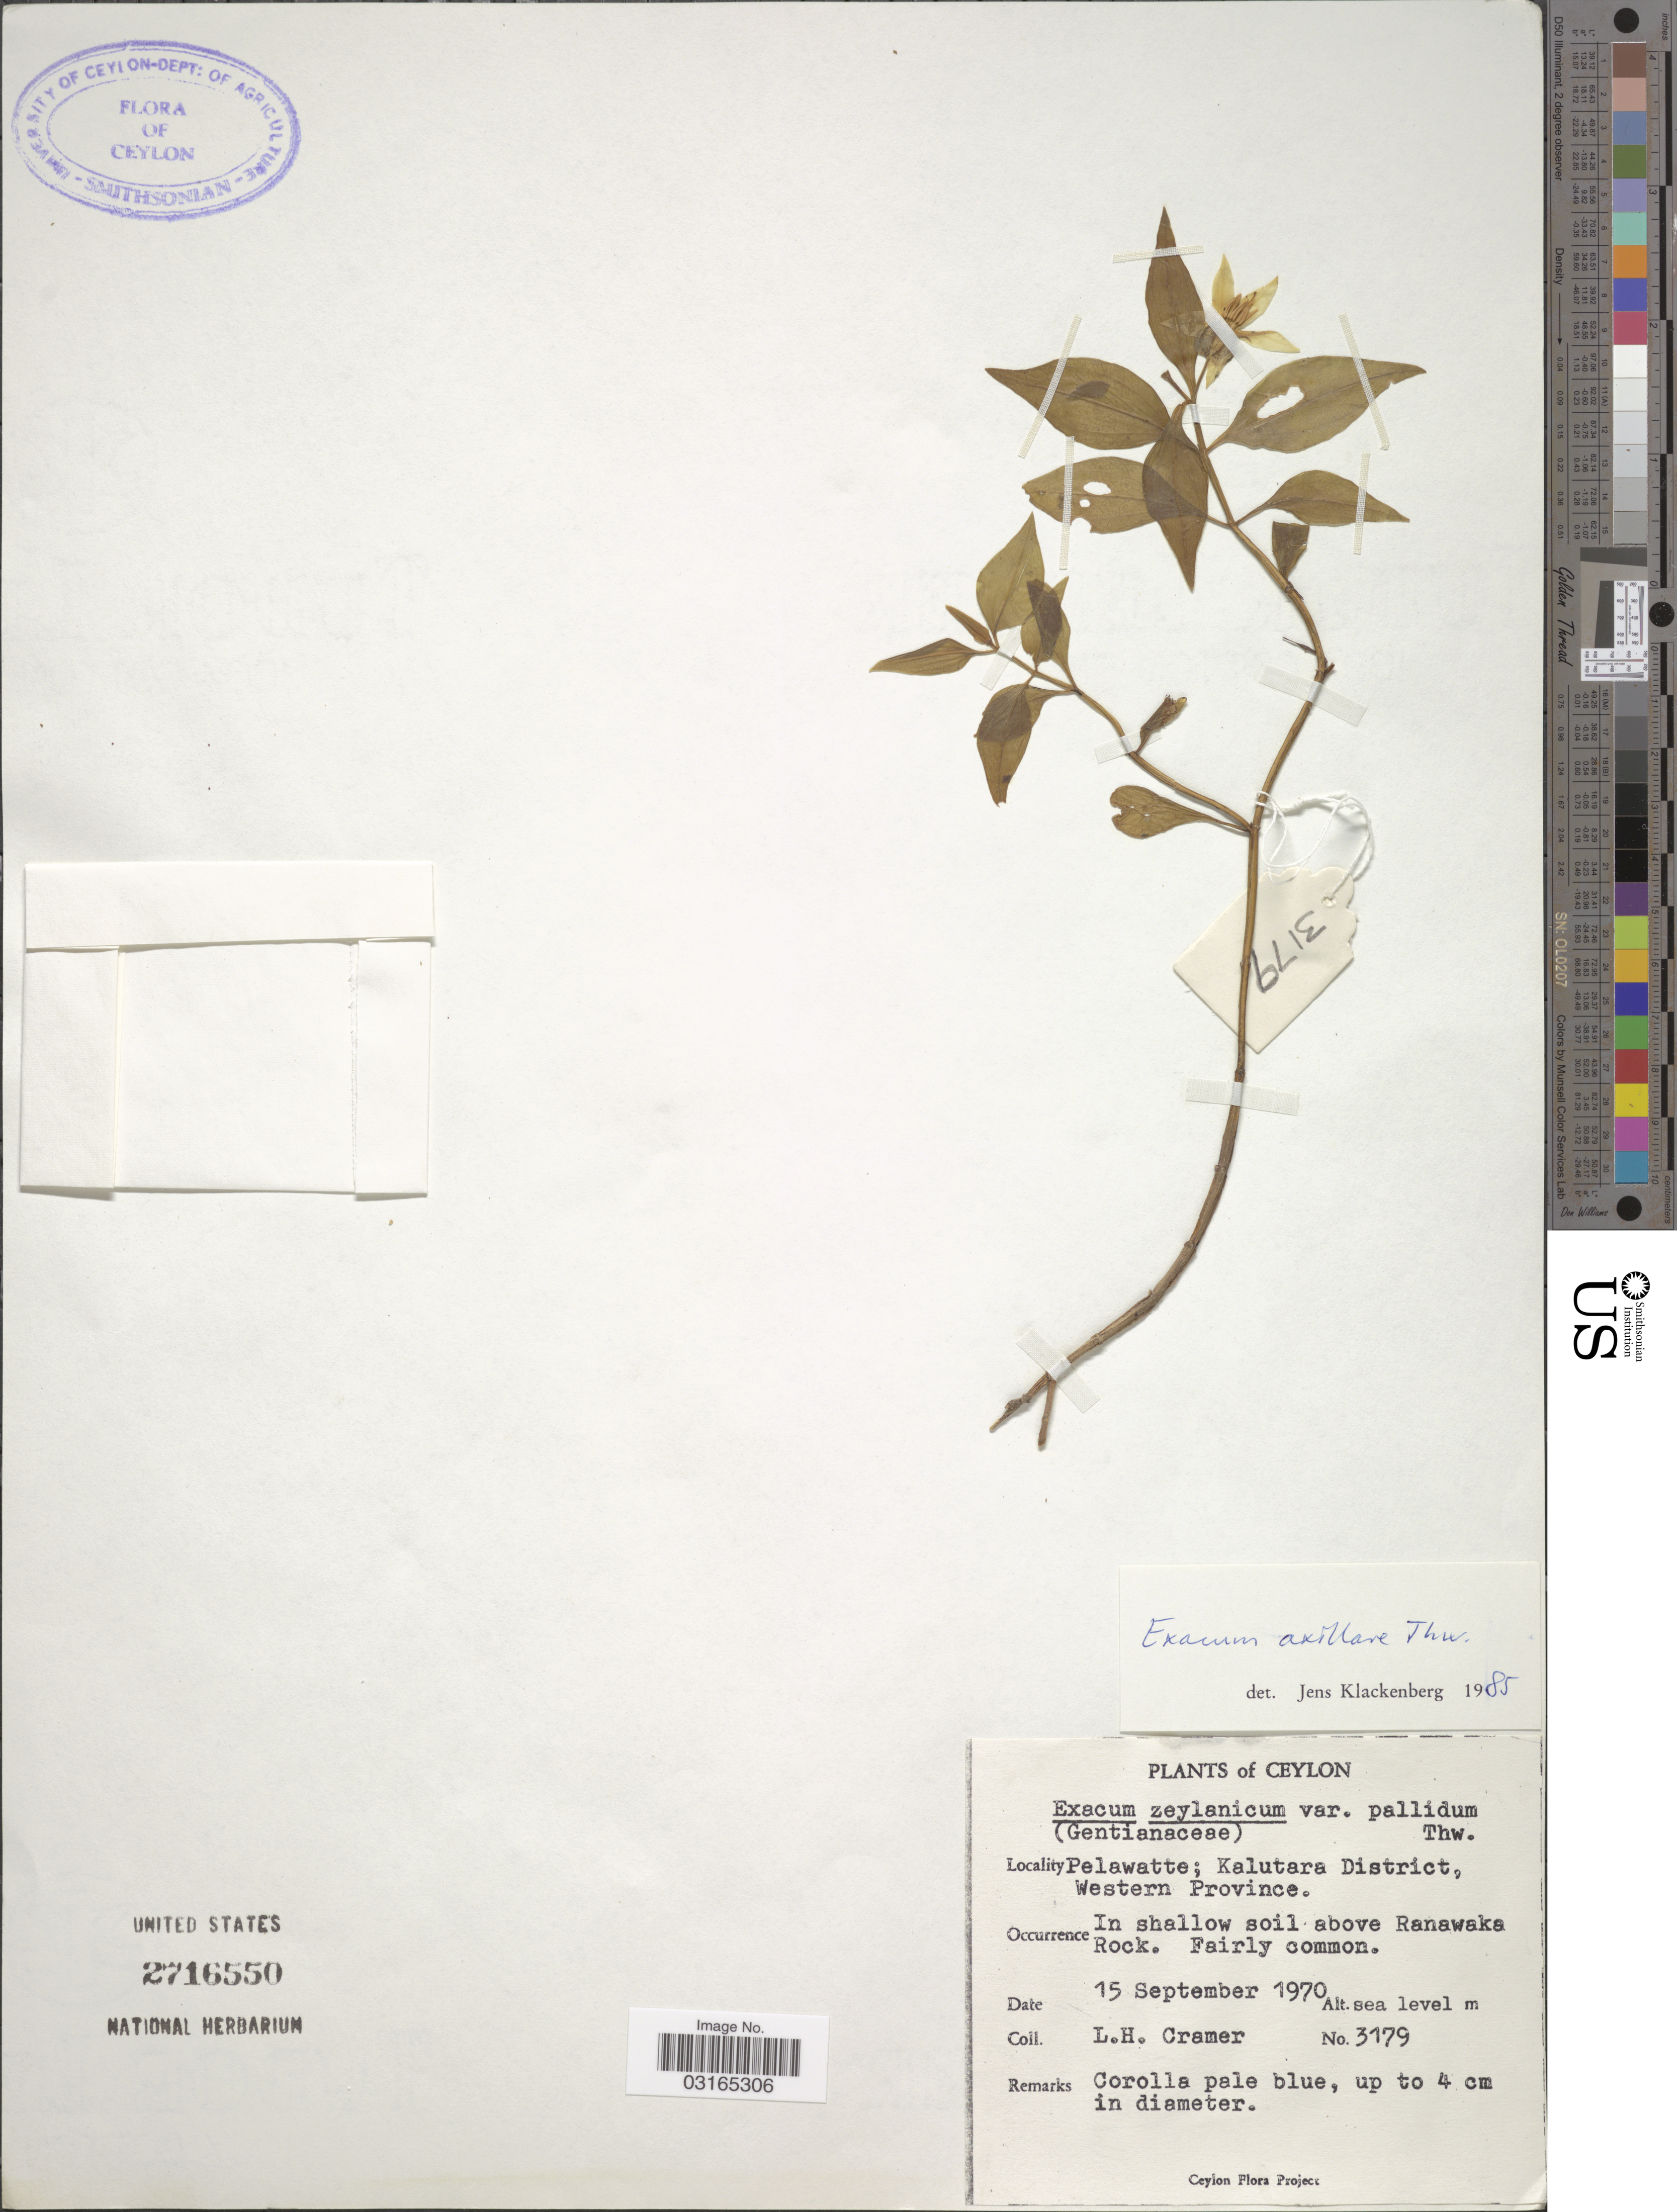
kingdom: Plantae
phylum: Tracheophyta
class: Magnoliopsida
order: Gentianales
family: Gentianaceae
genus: Exacum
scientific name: Exacum axillare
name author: Thwaites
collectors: L. H. Cramer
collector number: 3179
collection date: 1970-09-15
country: Sri Lanka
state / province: Western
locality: Ceylon. Pelawatte; Kalutara District.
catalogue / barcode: US 2716550